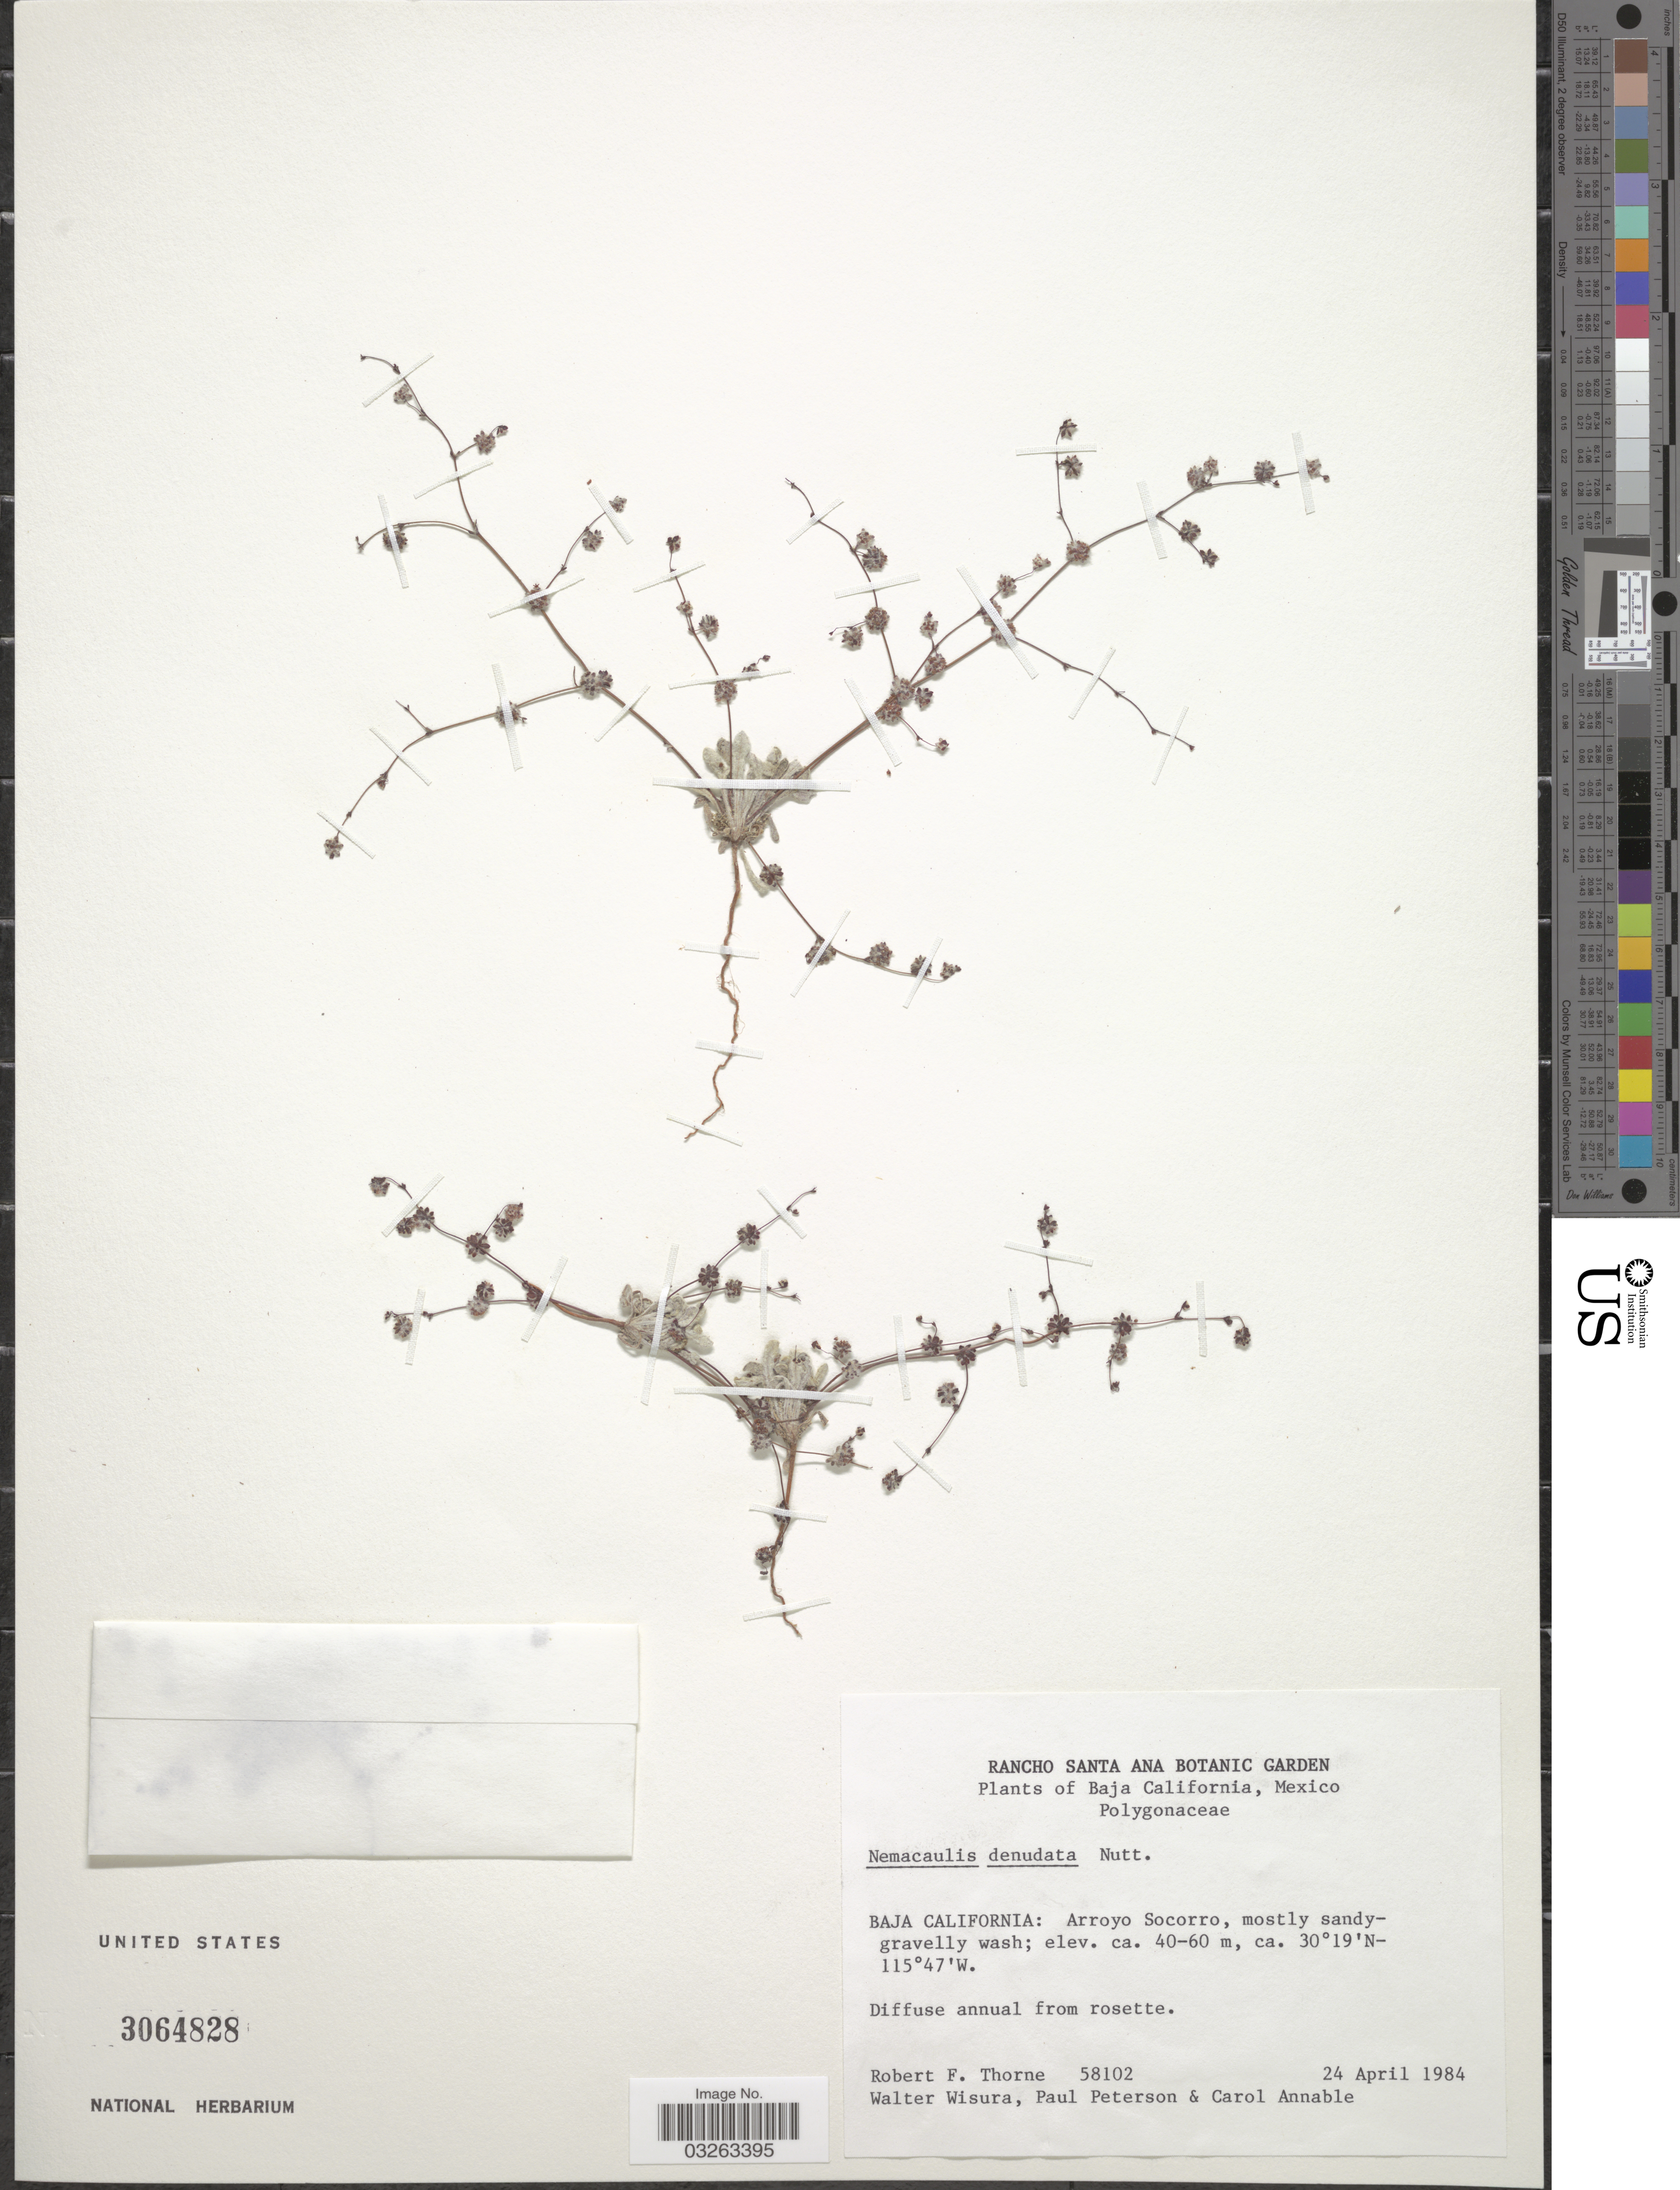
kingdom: Plantae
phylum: Tracheophyta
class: Magnoliopsida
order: Caryophyllales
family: Polygonaceae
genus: Nemacaulis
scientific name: Nemacaulis denudata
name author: Nutt.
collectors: R. F. Thorne, W. Wisura, P. M. Peterson & C. R. Annable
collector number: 58102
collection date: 1984-04-24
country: Mexico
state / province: Baja California Norte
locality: Arroyo Socorro.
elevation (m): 40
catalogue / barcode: US 3064828